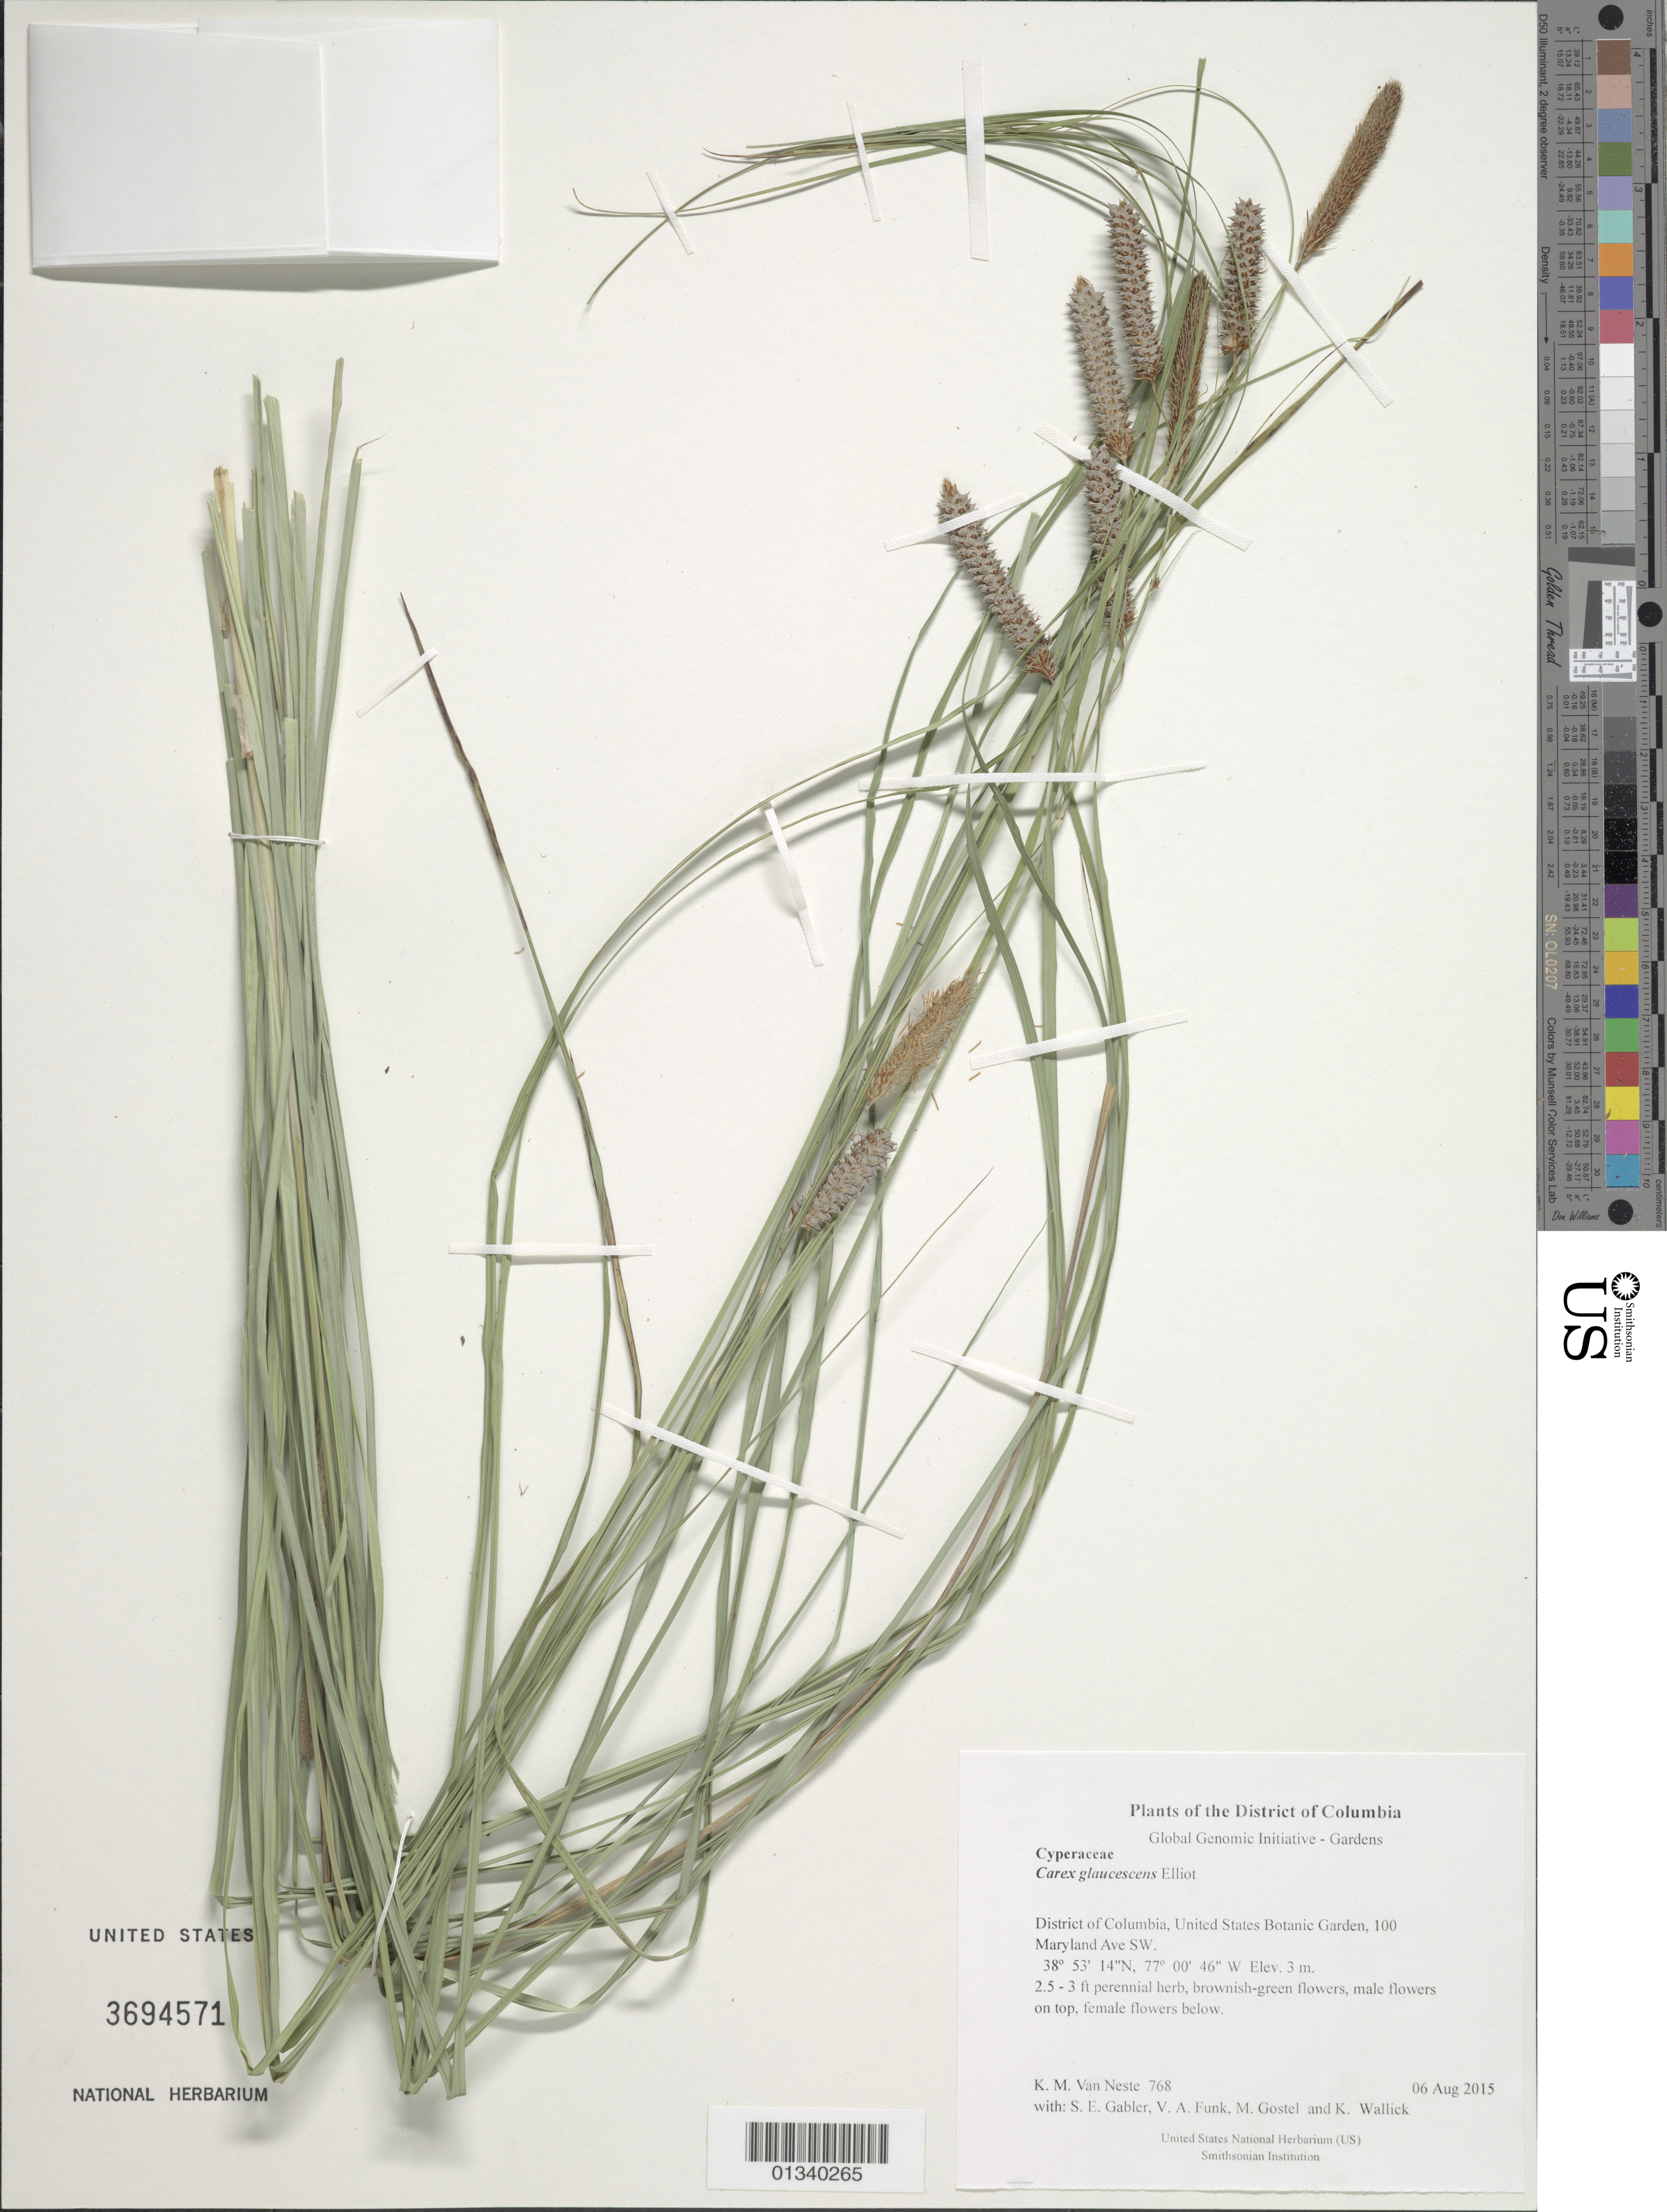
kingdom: Plantae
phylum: Tracheophyta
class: Liliopsida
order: Poales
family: Cyperaceae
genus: Carex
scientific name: Carex glaucescens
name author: Elliott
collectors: K. M. Van Neste, S. E. Gabler, V. Funk, M. R. Gostel & K. Wallick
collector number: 768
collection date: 2015-08-06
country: United States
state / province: District of Columbia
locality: United States Botanic Garden, 100 Maryland Ave SW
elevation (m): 3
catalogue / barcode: US 3694571